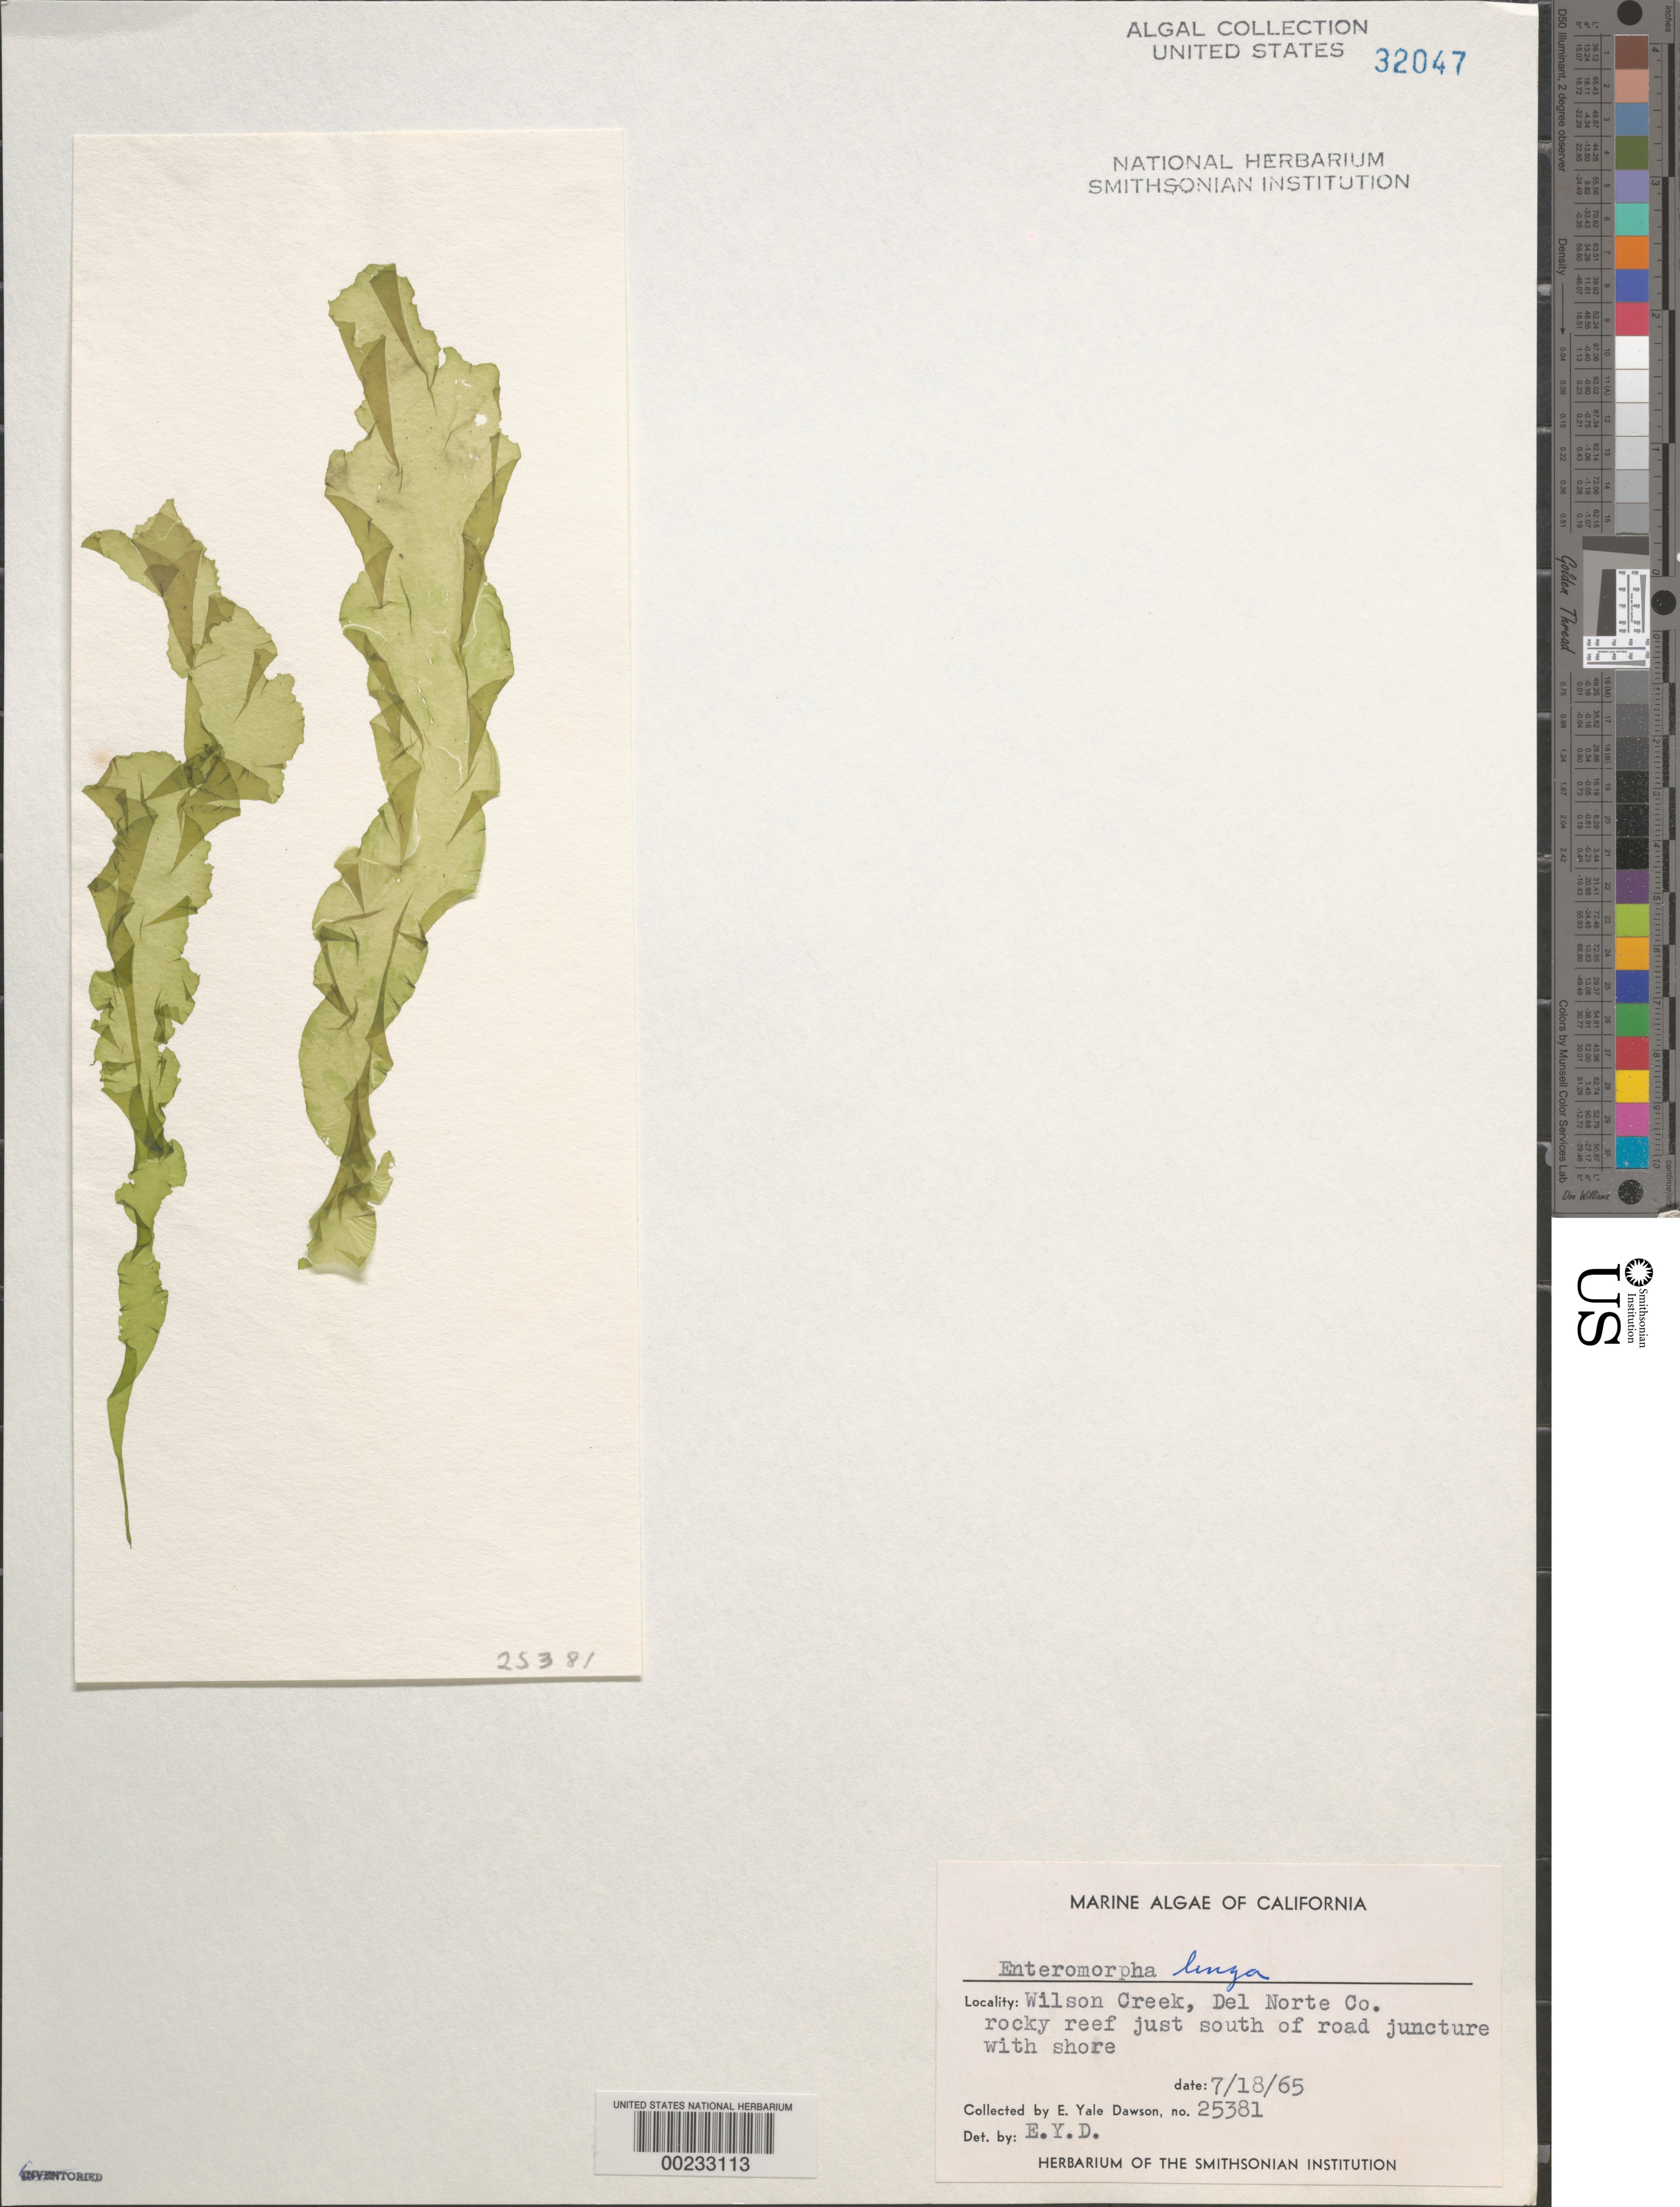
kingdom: Plantae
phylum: Chlorophyta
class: Ulvophyceae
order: Ulvales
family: Ulvaceae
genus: Ulva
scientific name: Ulva clathrata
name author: (Roth) C. Agardh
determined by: Algae name updating Project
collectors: E. Y. Dawson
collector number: EYD 25381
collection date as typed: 18 Jul 1965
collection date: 1965-07-18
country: United States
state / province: California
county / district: Del Norte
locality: Wilson Creek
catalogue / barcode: US 32047